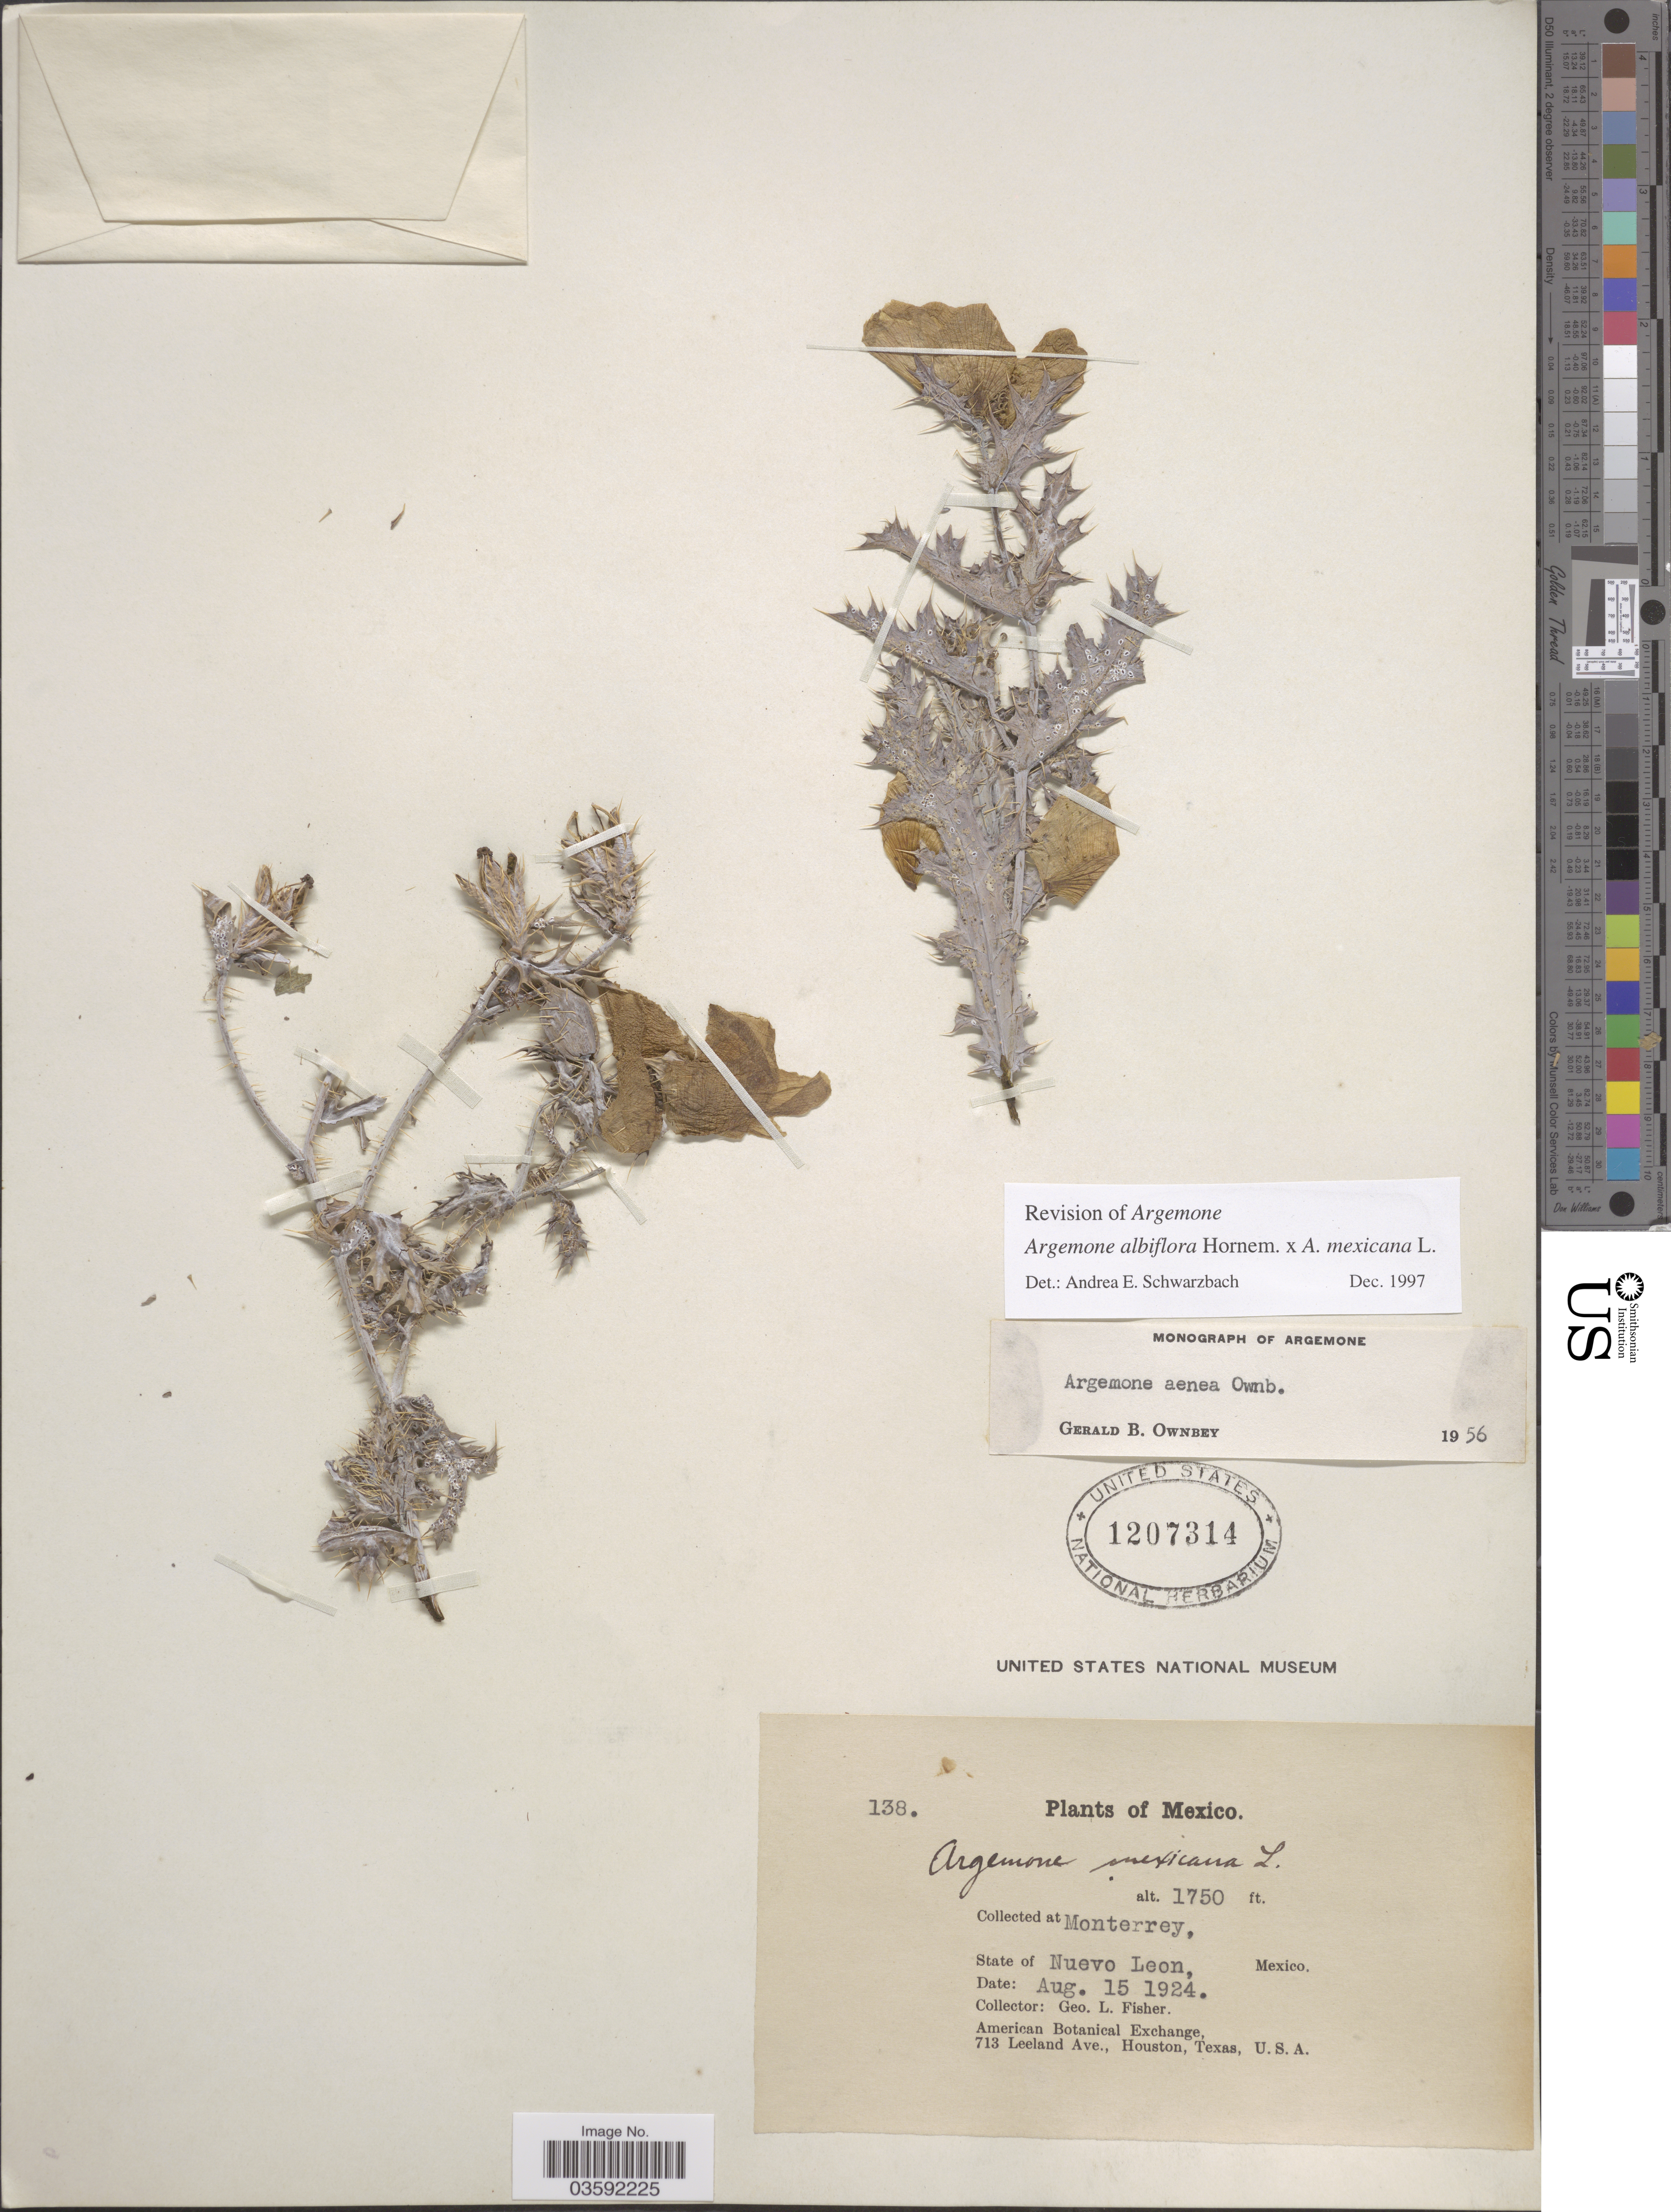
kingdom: Plantae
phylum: Tracheophyta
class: Magnoliopsida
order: Ranunculales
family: Papaveraceae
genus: Argemone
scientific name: Argemone albiflora Hornem. × A. mexicana L.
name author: Hornem.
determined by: Schwarzbach, A. E.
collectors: G. L. Fisher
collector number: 138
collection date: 1924-08-15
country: Mexico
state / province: Nuevo León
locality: Monterrey.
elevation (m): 533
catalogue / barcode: US 1207314